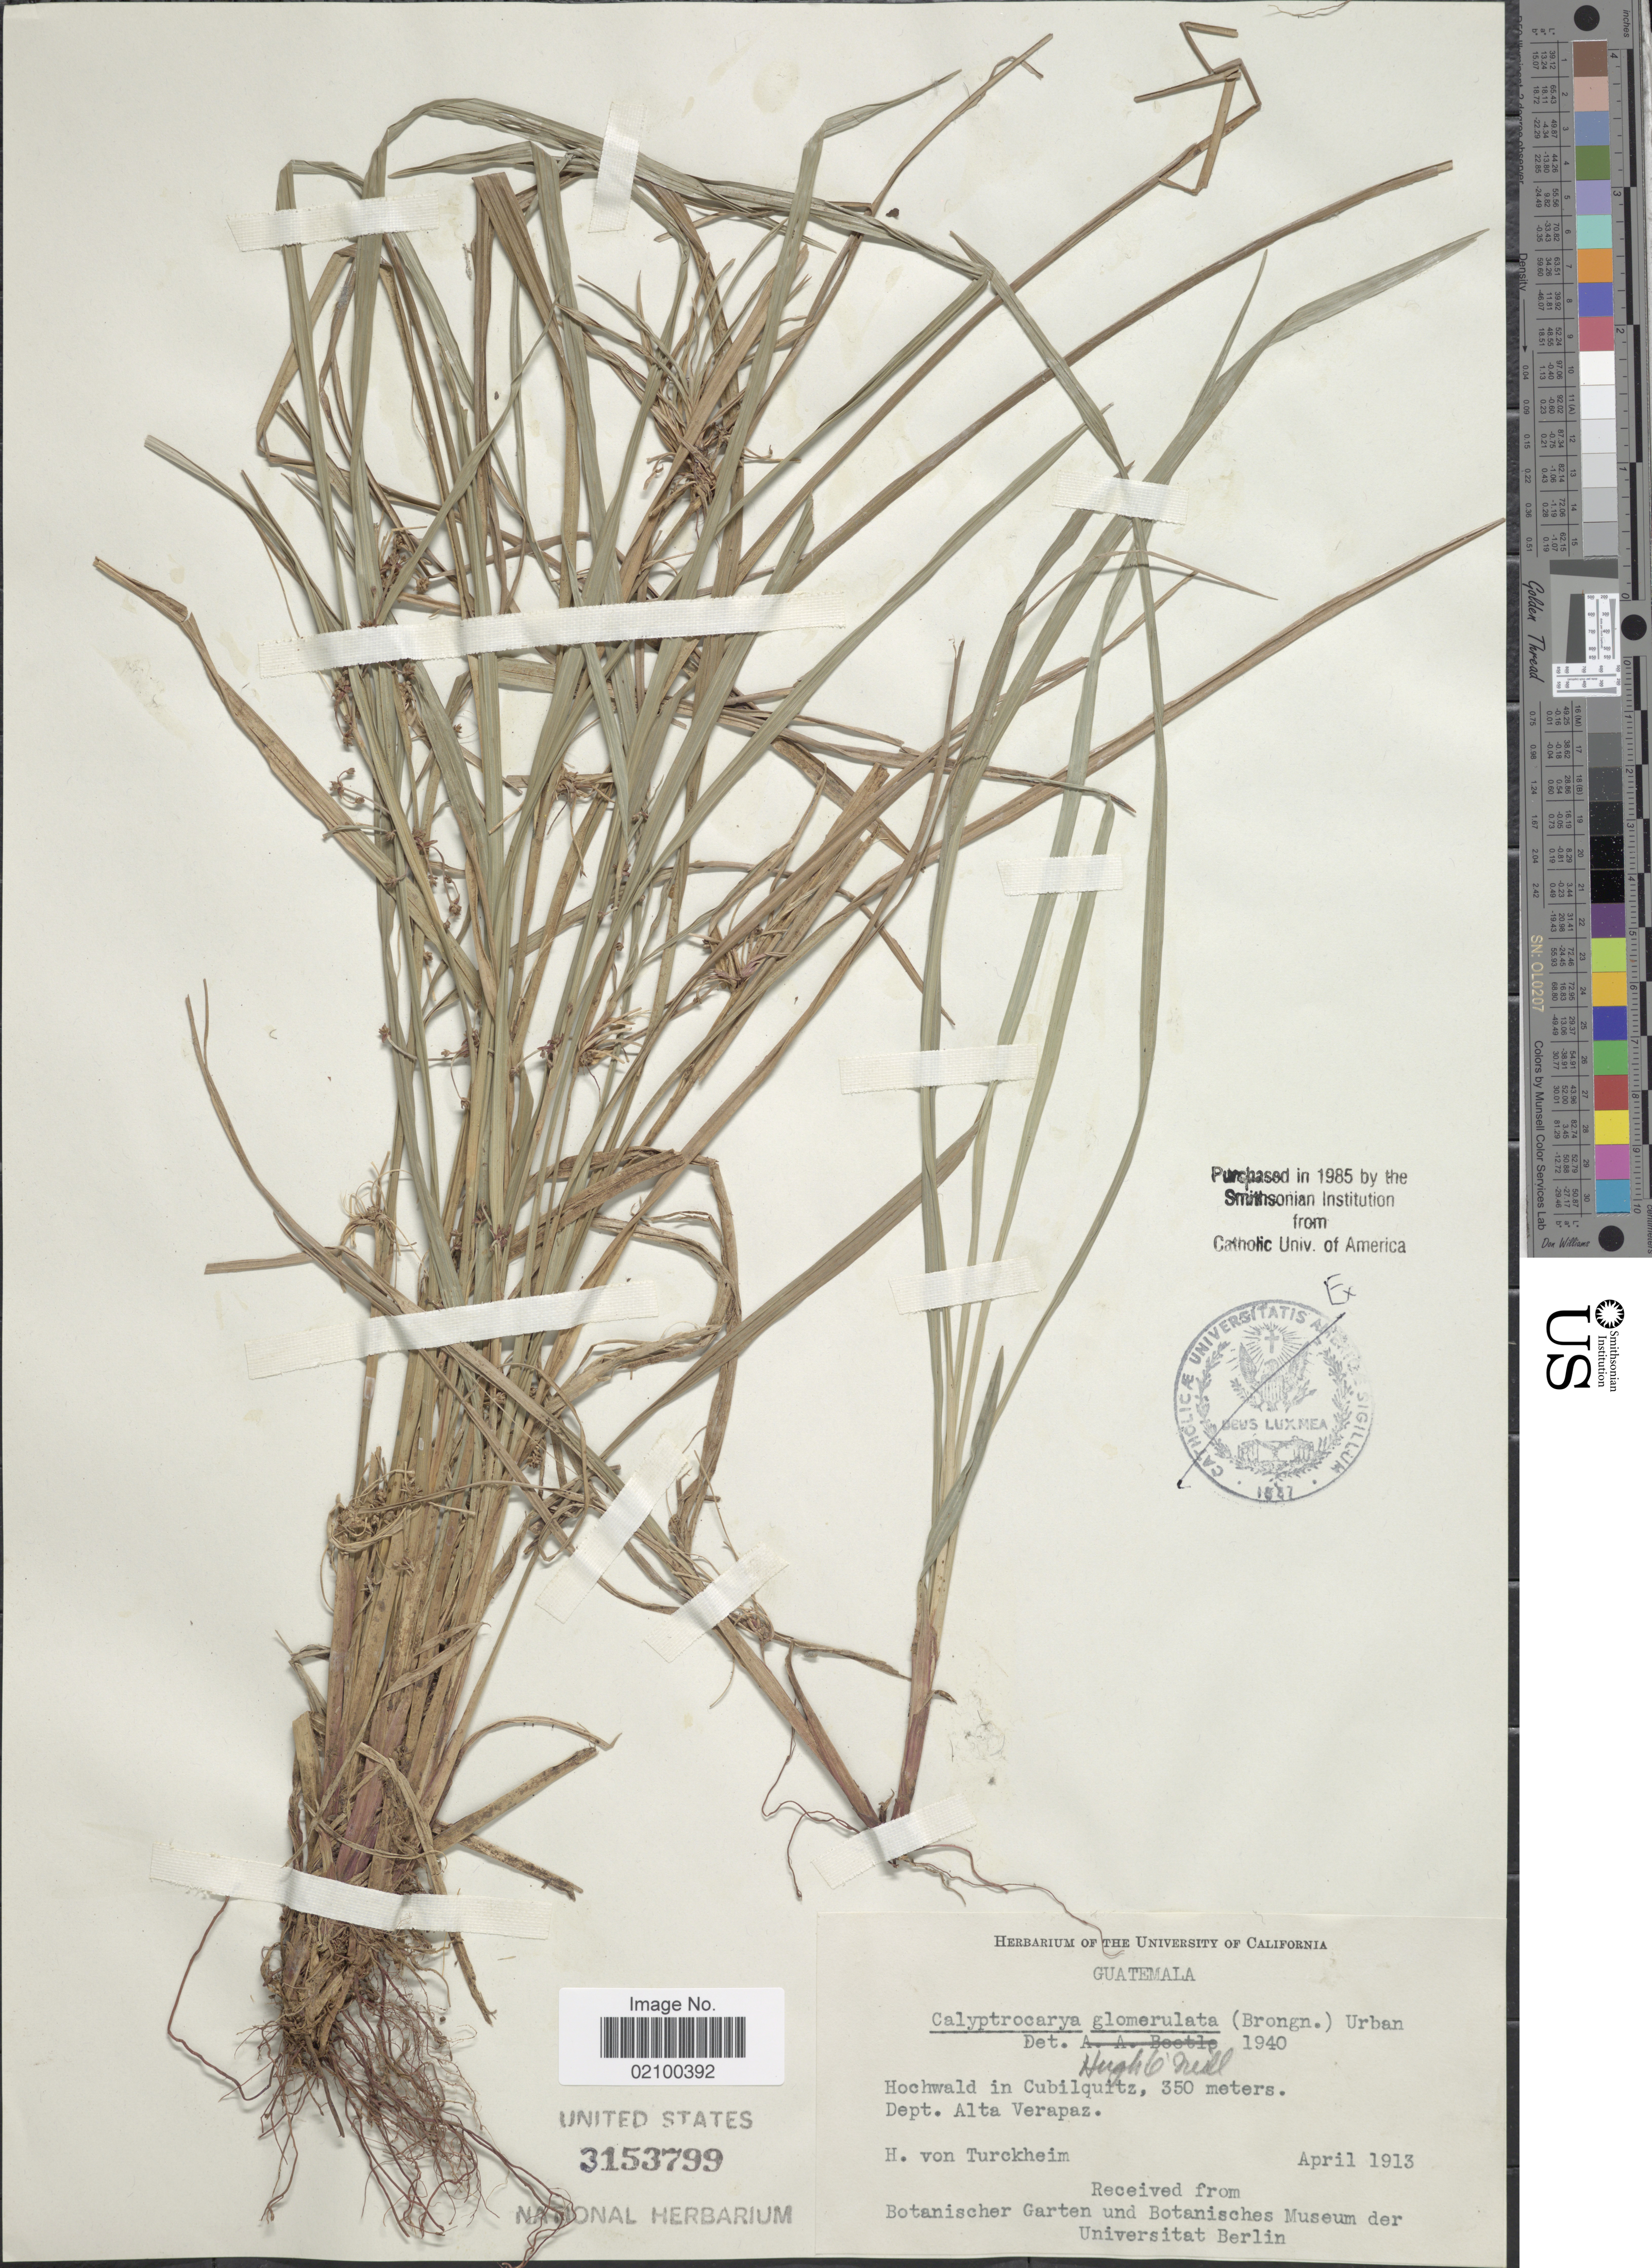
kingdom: Plantae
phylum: Tracheophyta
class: Liliopsida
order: Poales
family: Cyperaceae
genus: Calyptrocarya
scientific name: Calyptrocarya glomerulata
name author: (Brongn.) Urb.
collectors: H. von Türckheim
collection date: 1913-04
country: Guatemala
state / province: Alta Verapaz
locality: Hochwald in Cubilquitz.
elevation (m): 350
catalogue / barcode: US 3153799